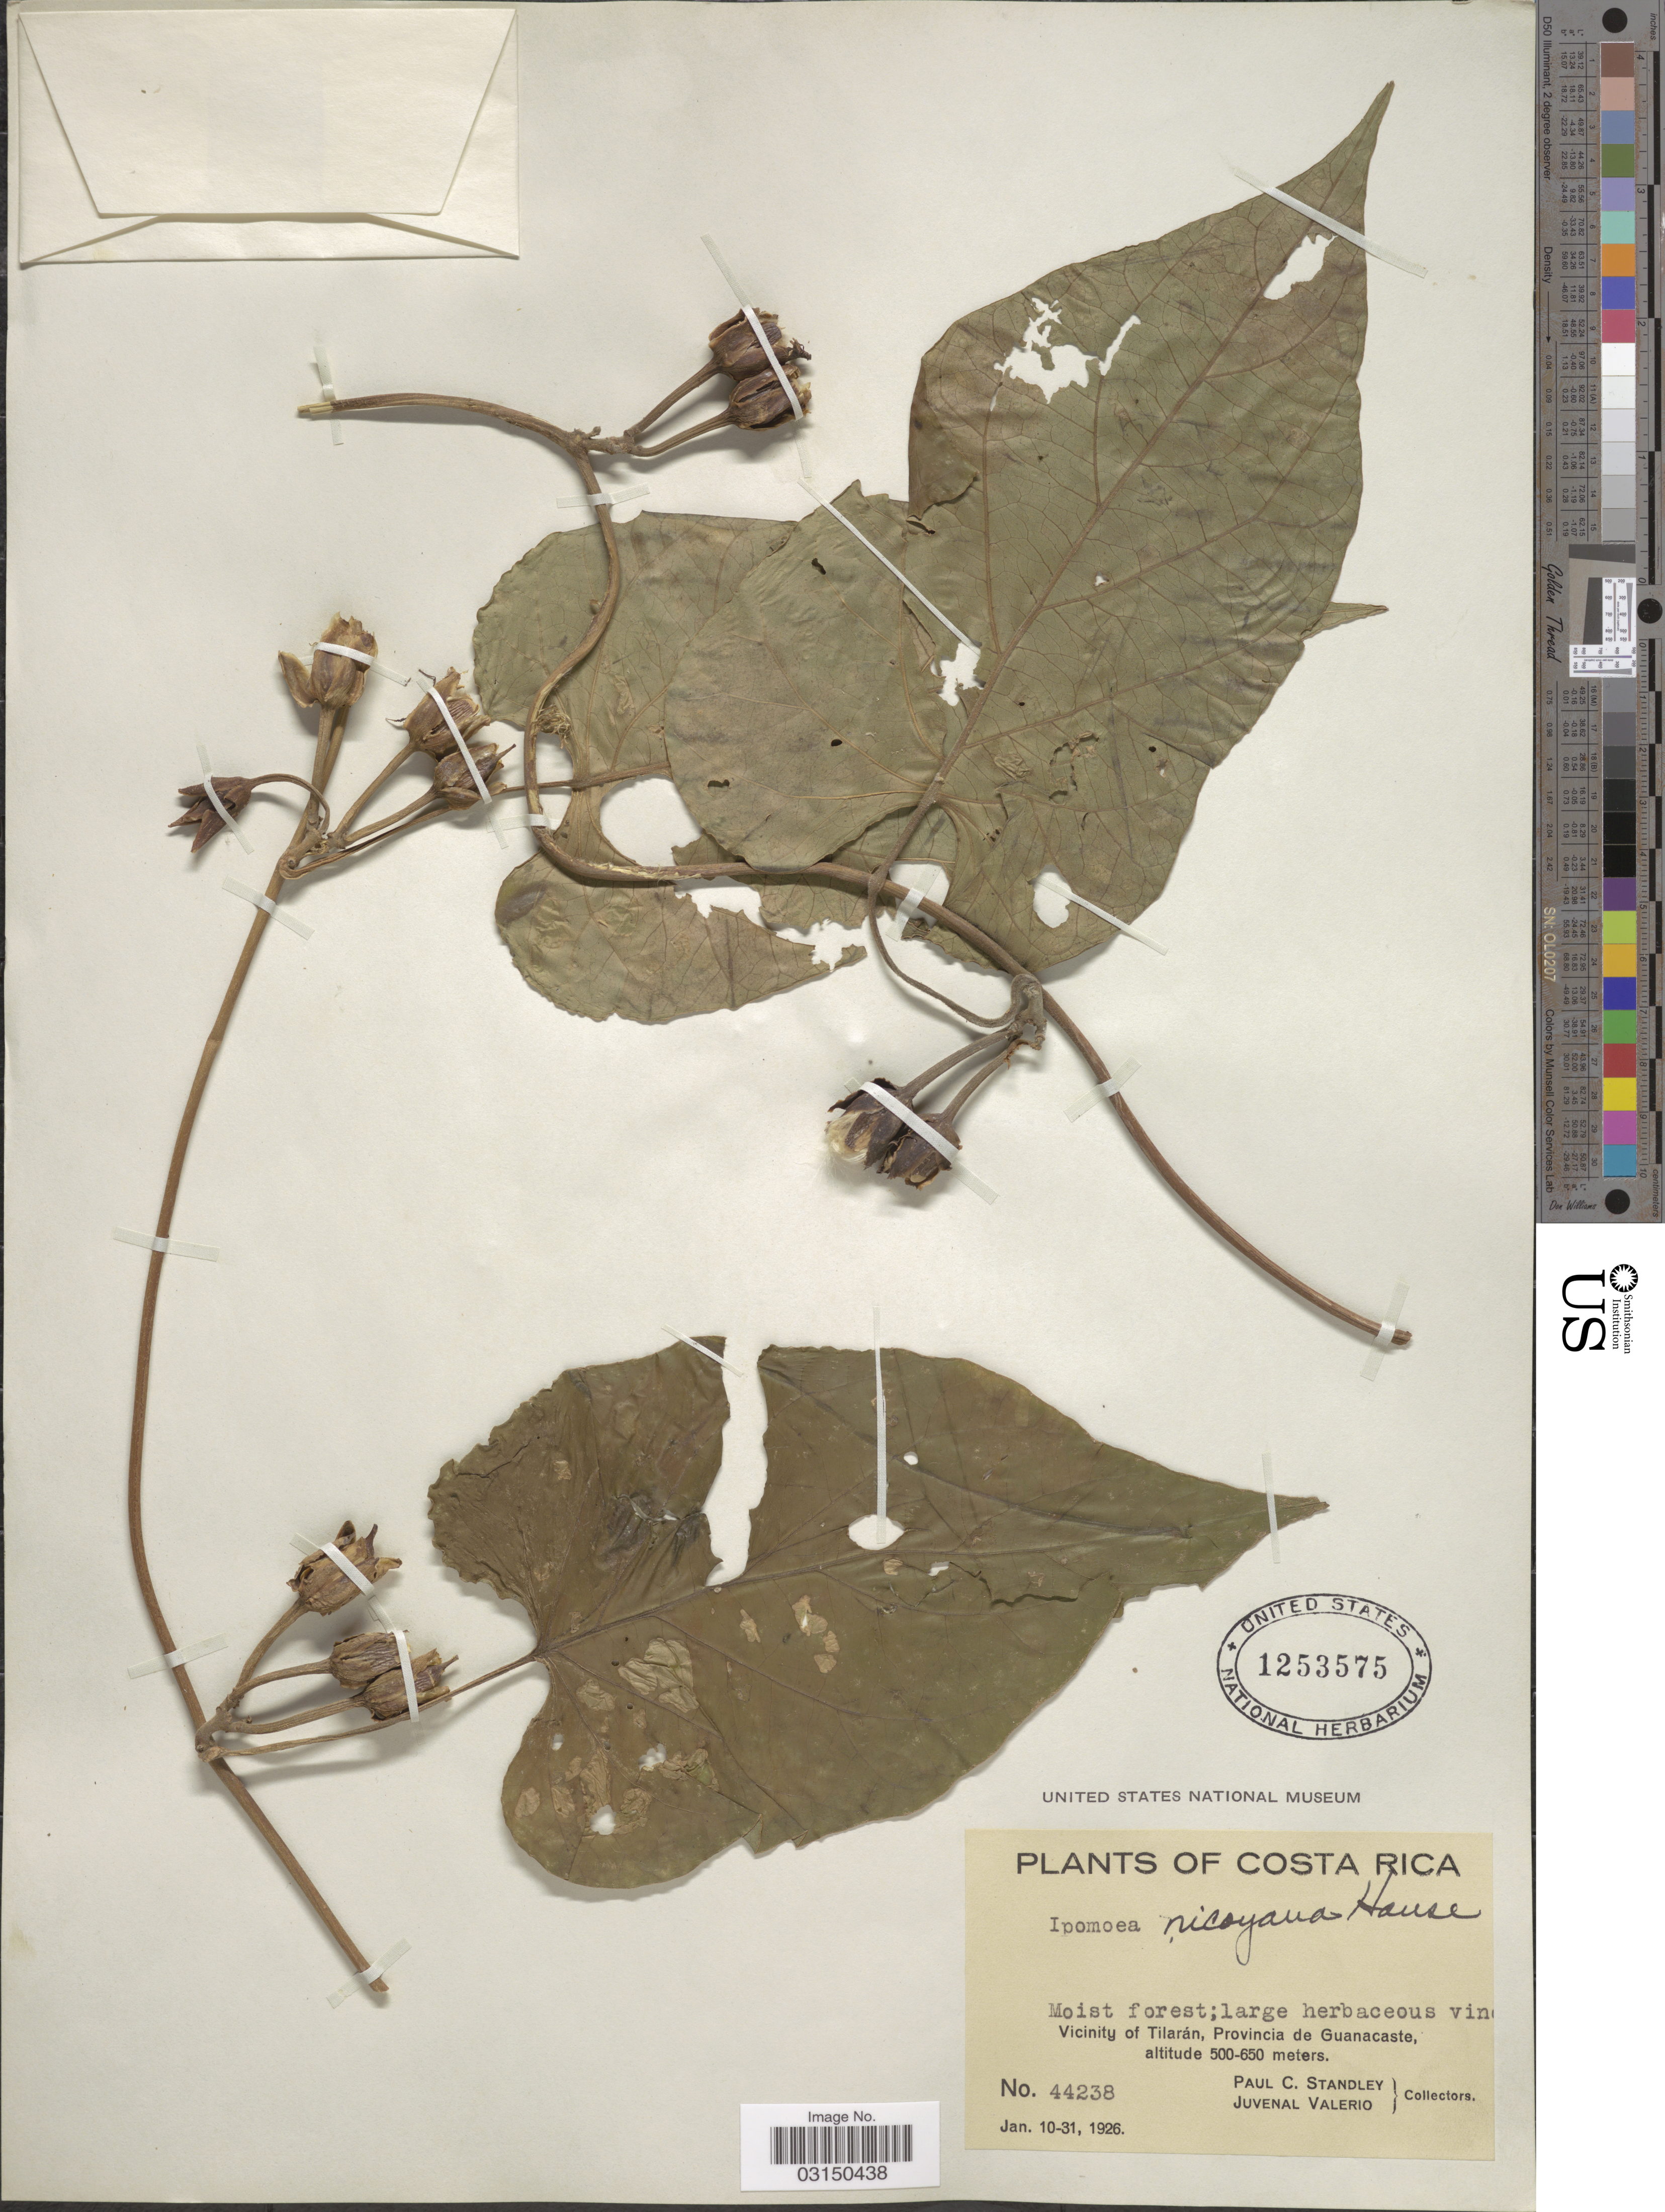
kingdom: Plantae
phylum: Tracheophyta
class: Magnoliopsida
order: Solanales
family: Convolvulaceae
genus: Ipomoea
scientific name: Ipomoea lindenii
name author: Galeotti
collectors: P. C. Standley & J. Valerio R.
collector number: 44238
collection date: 1926-01-10/1926-01-31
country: Costa Rica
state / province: Guanacaste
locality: Vicinity of Tilarán, Provincia de Guanacaste.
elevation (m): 500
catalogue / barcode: US 1253575